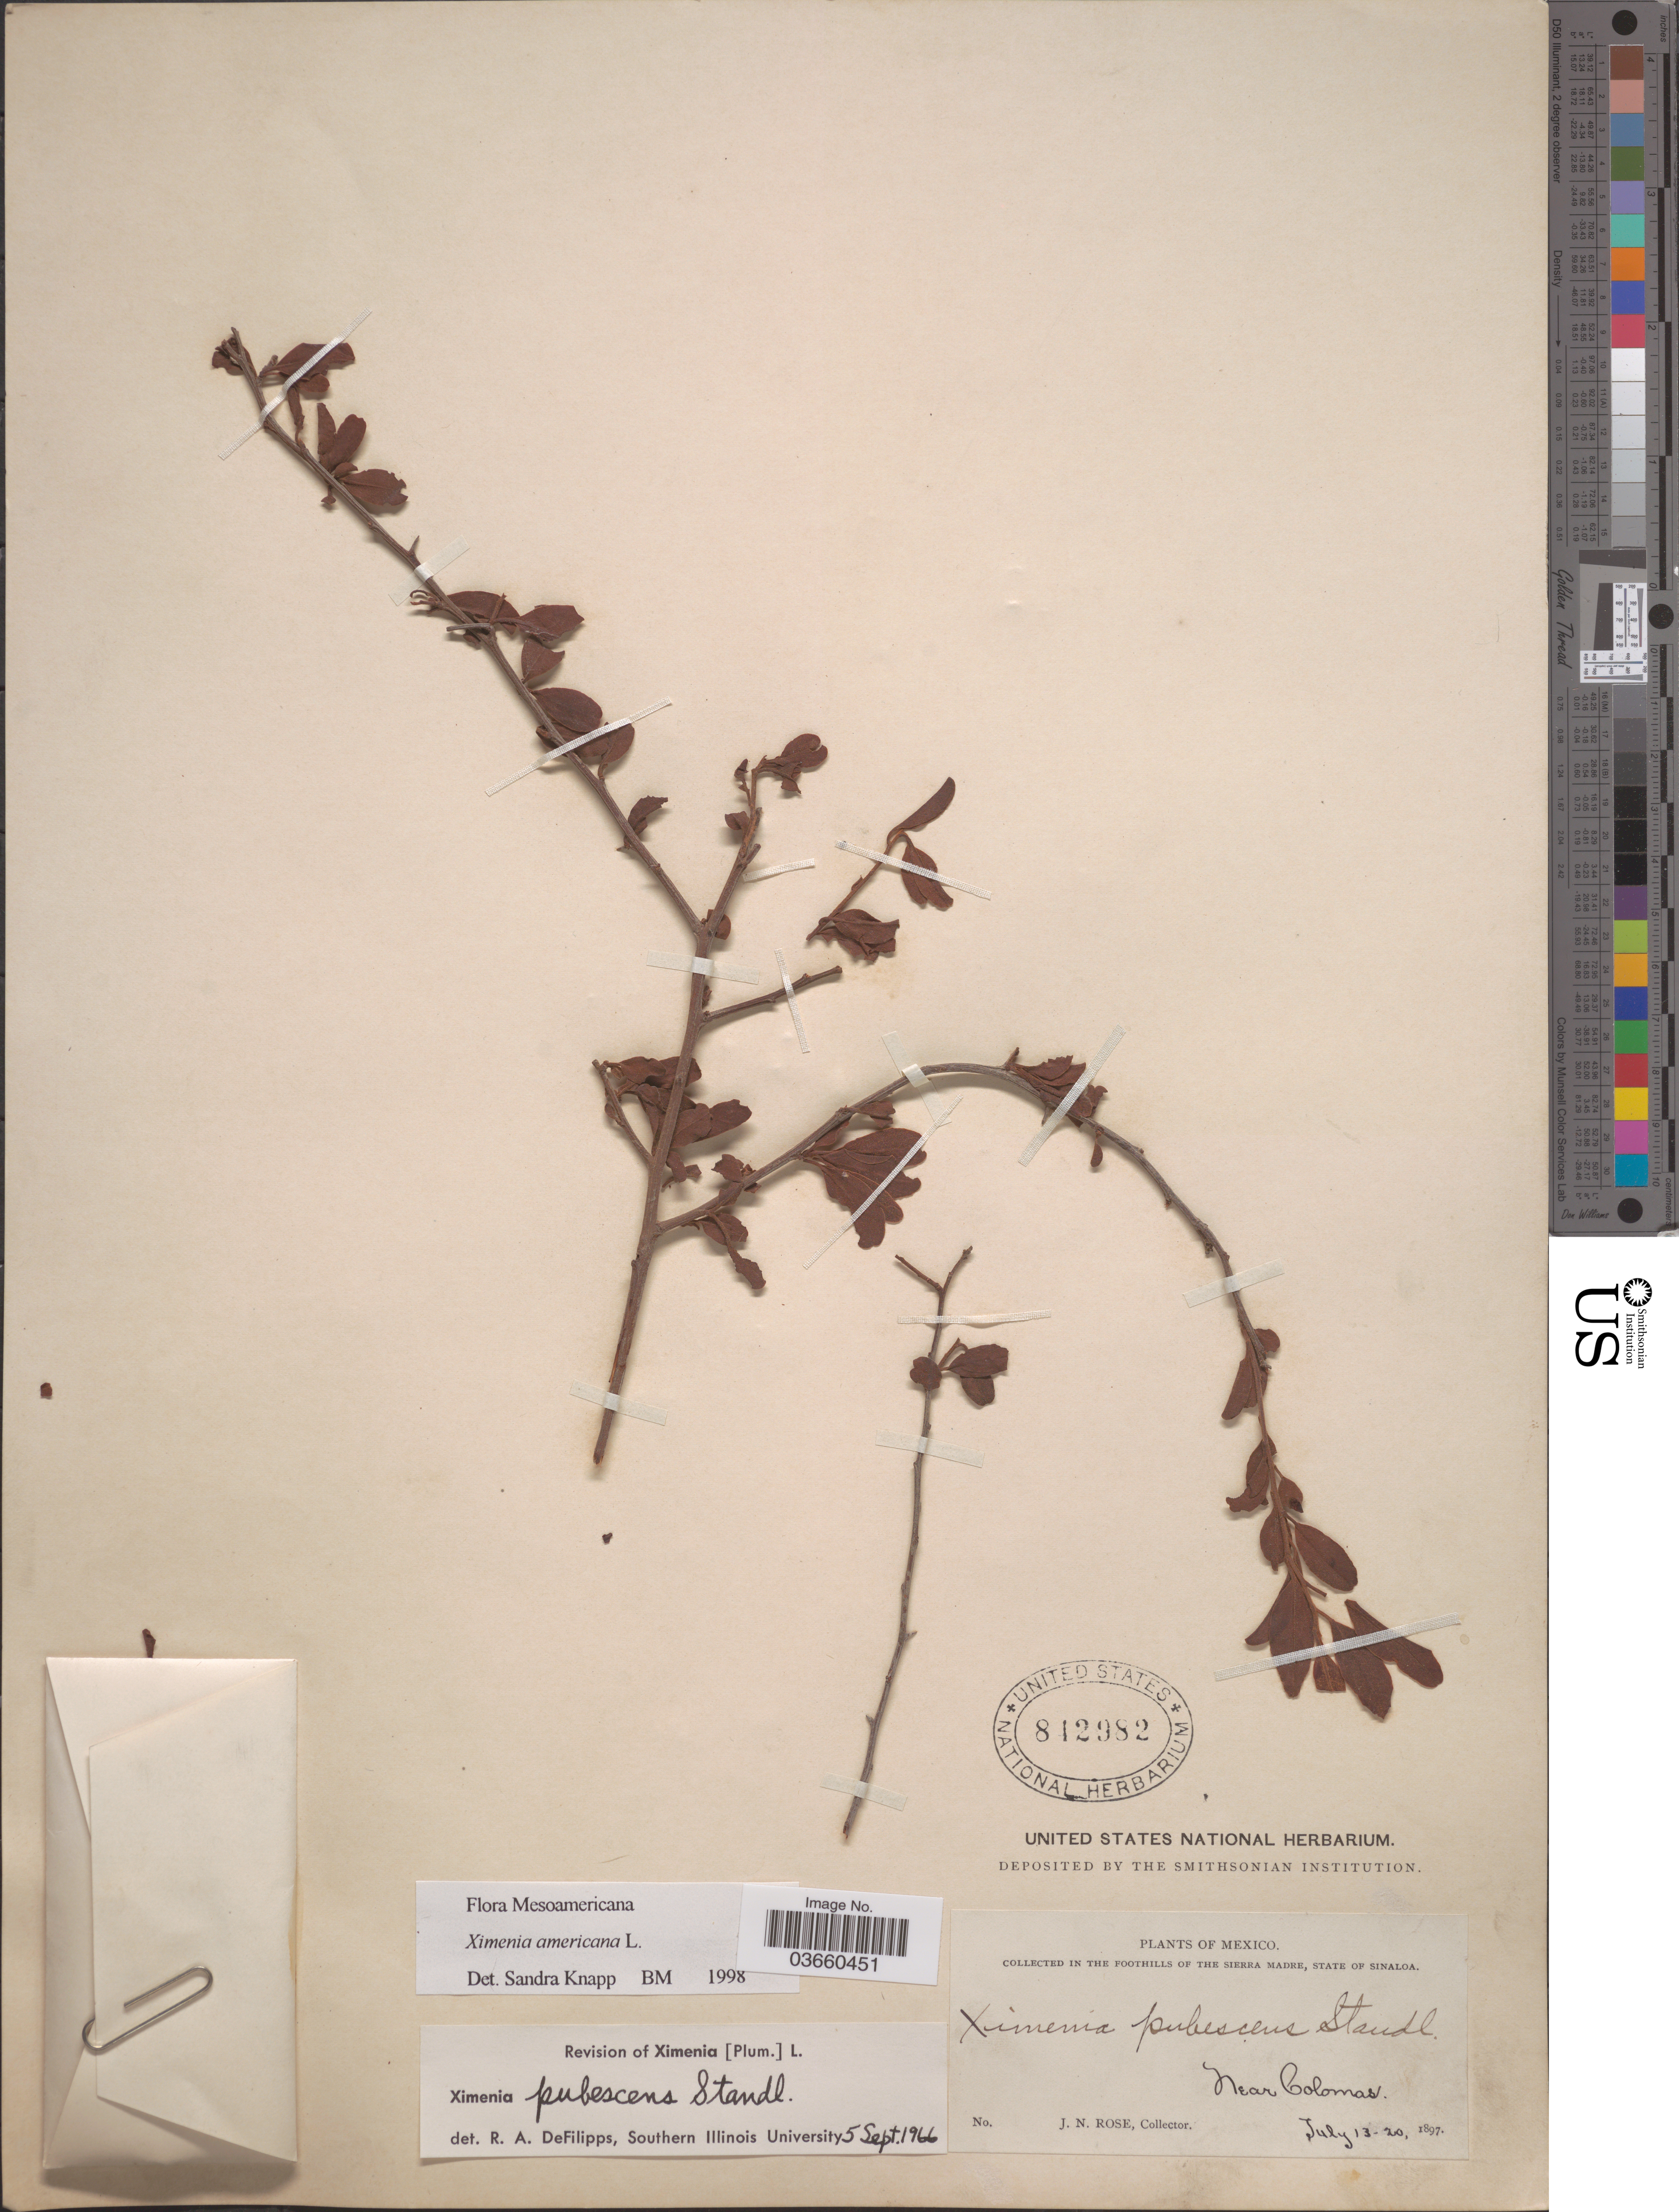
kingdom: Plantae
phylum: Tracheophyta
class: Magnoliopsida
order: Santalales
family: Ximeniaceae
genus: Ximenia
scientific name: Ximenia americana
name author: L.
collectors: J. N. Rose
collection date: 1897-07-13/1897-07-20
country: Mexico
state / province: Sinaloa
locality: In the foothills of the Sierra Madre. Near Colomas.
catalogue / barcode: US 812982